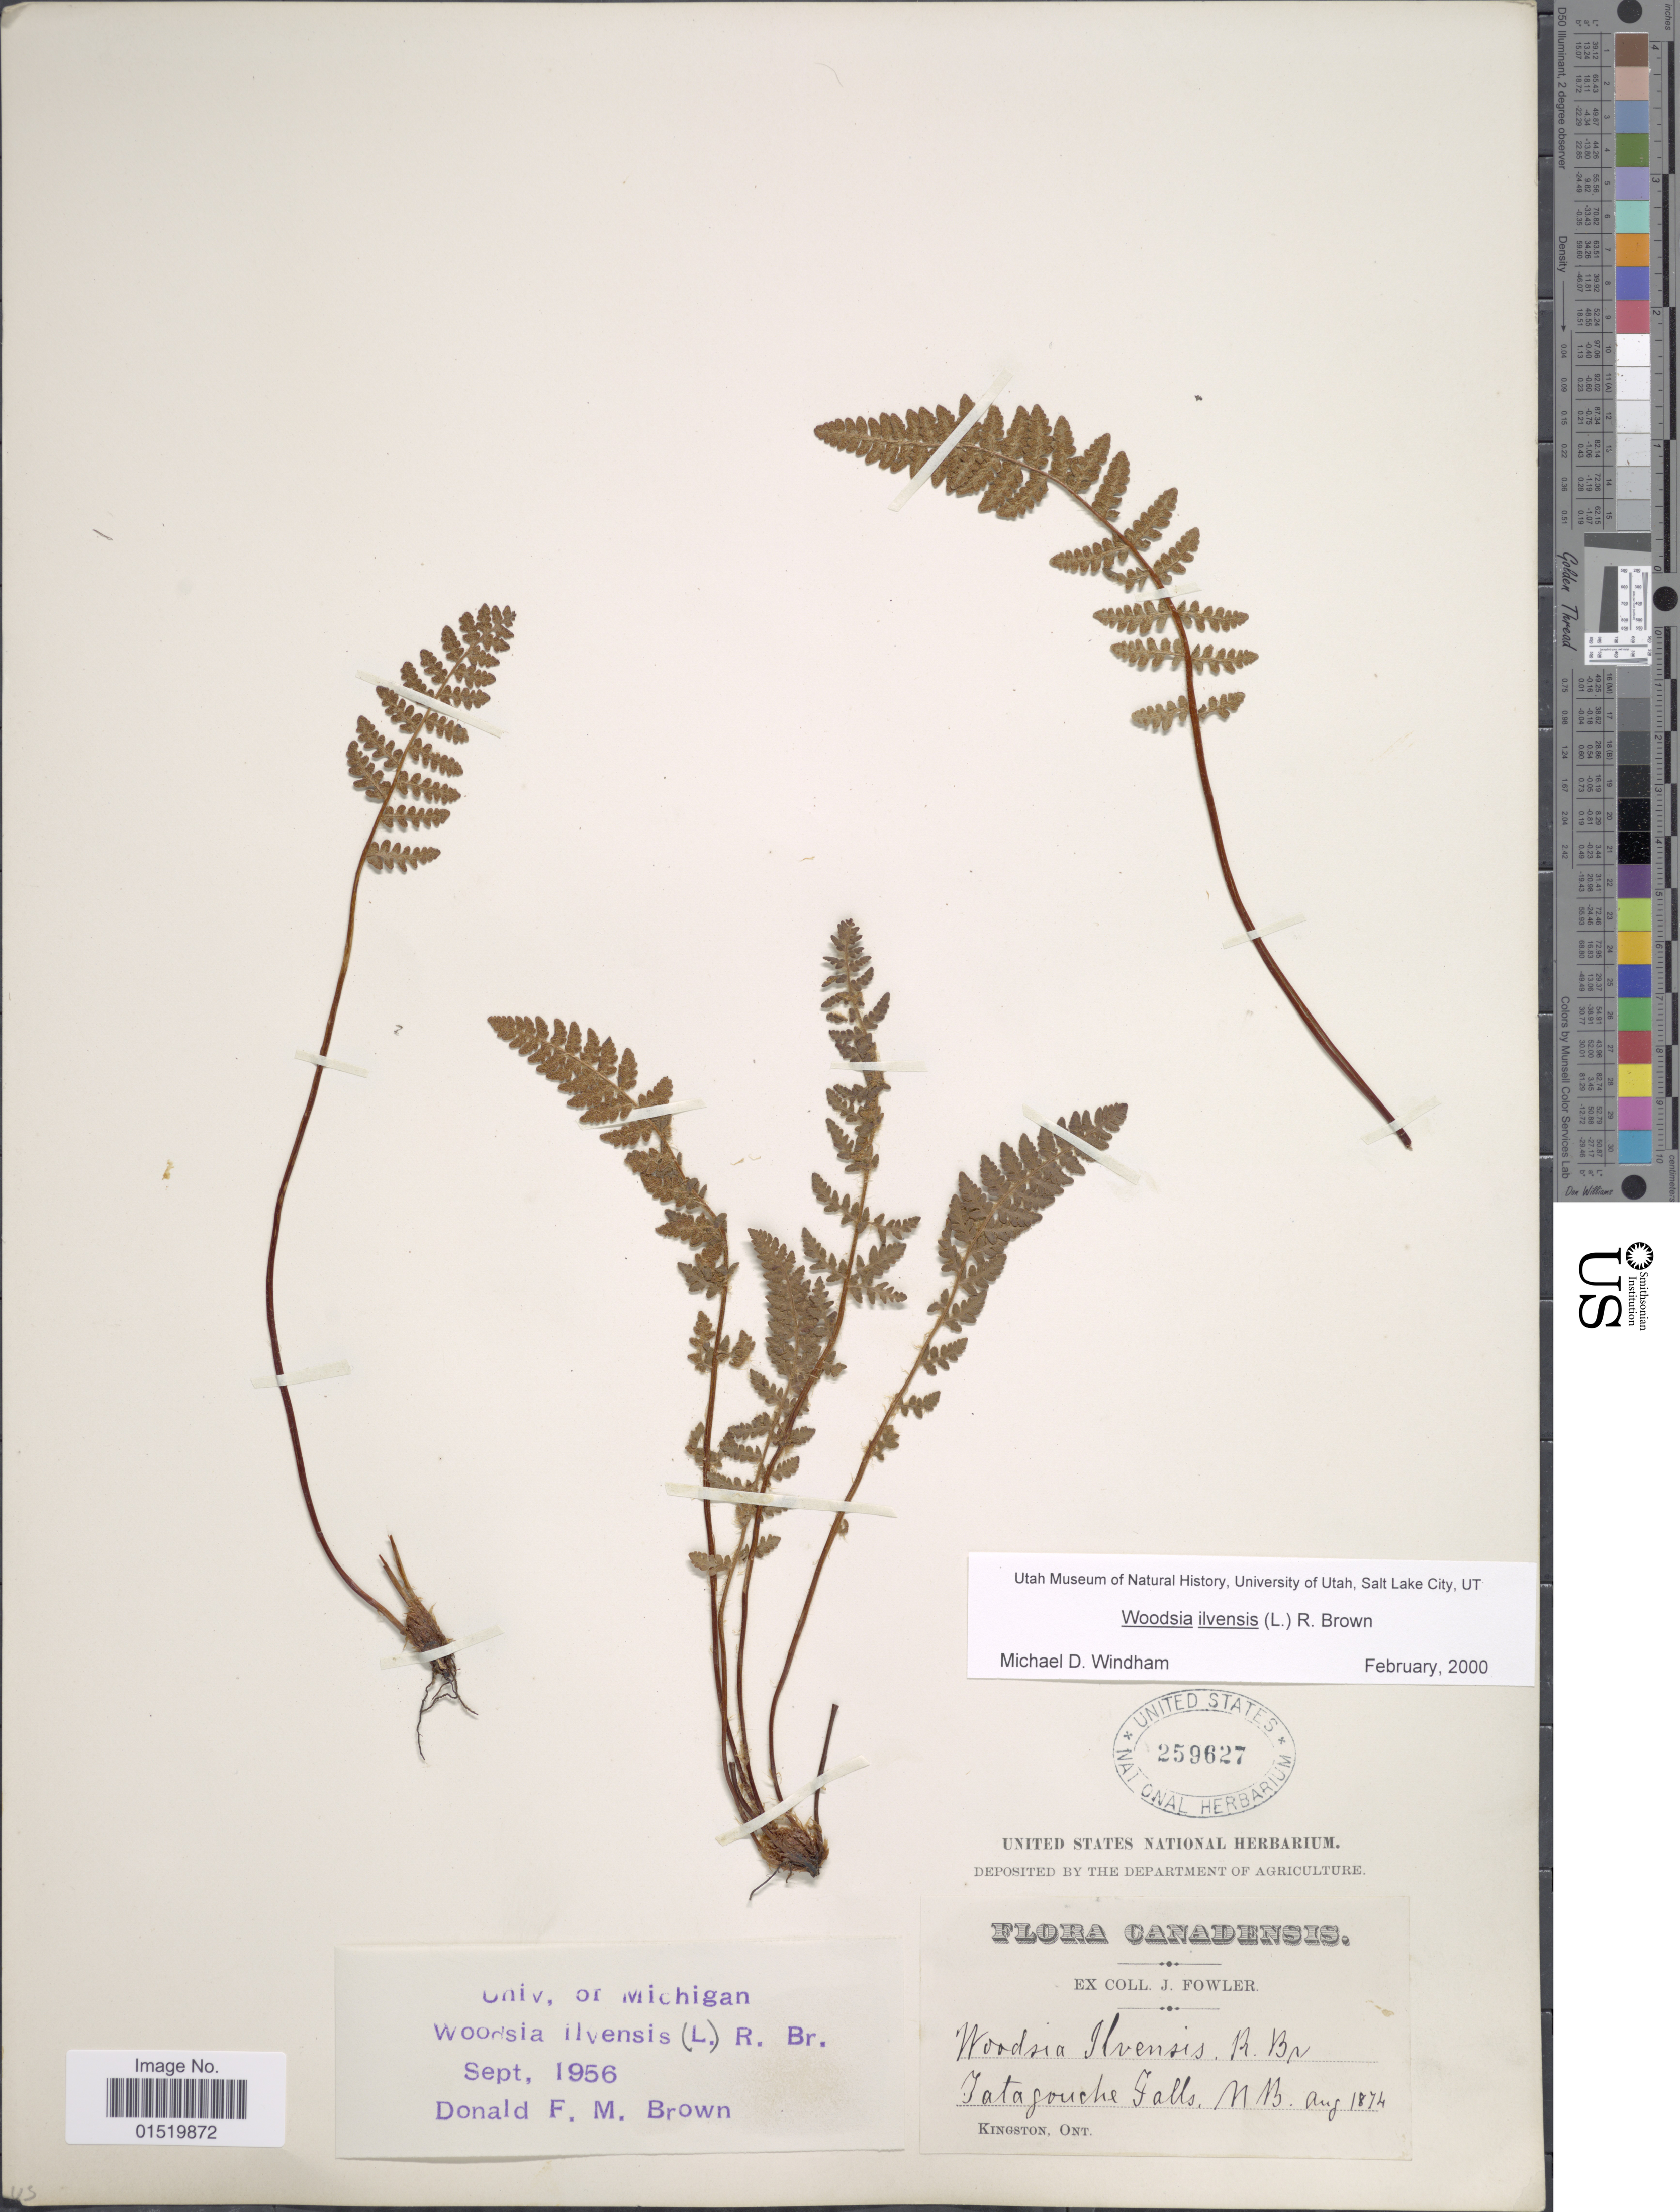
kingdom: Plantae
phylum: Tracheophyta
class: Polypodiopsida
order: Polypodiales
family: Woodsiaceae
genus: Woodsia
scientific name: Woodsia ilvensis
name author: (L.) R. Br.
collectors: J. P. Fowler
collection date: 1874-08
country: Canada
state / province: New Brunswick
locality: Jatacouche Falls, Kingston, Ont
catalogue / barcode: US 259627